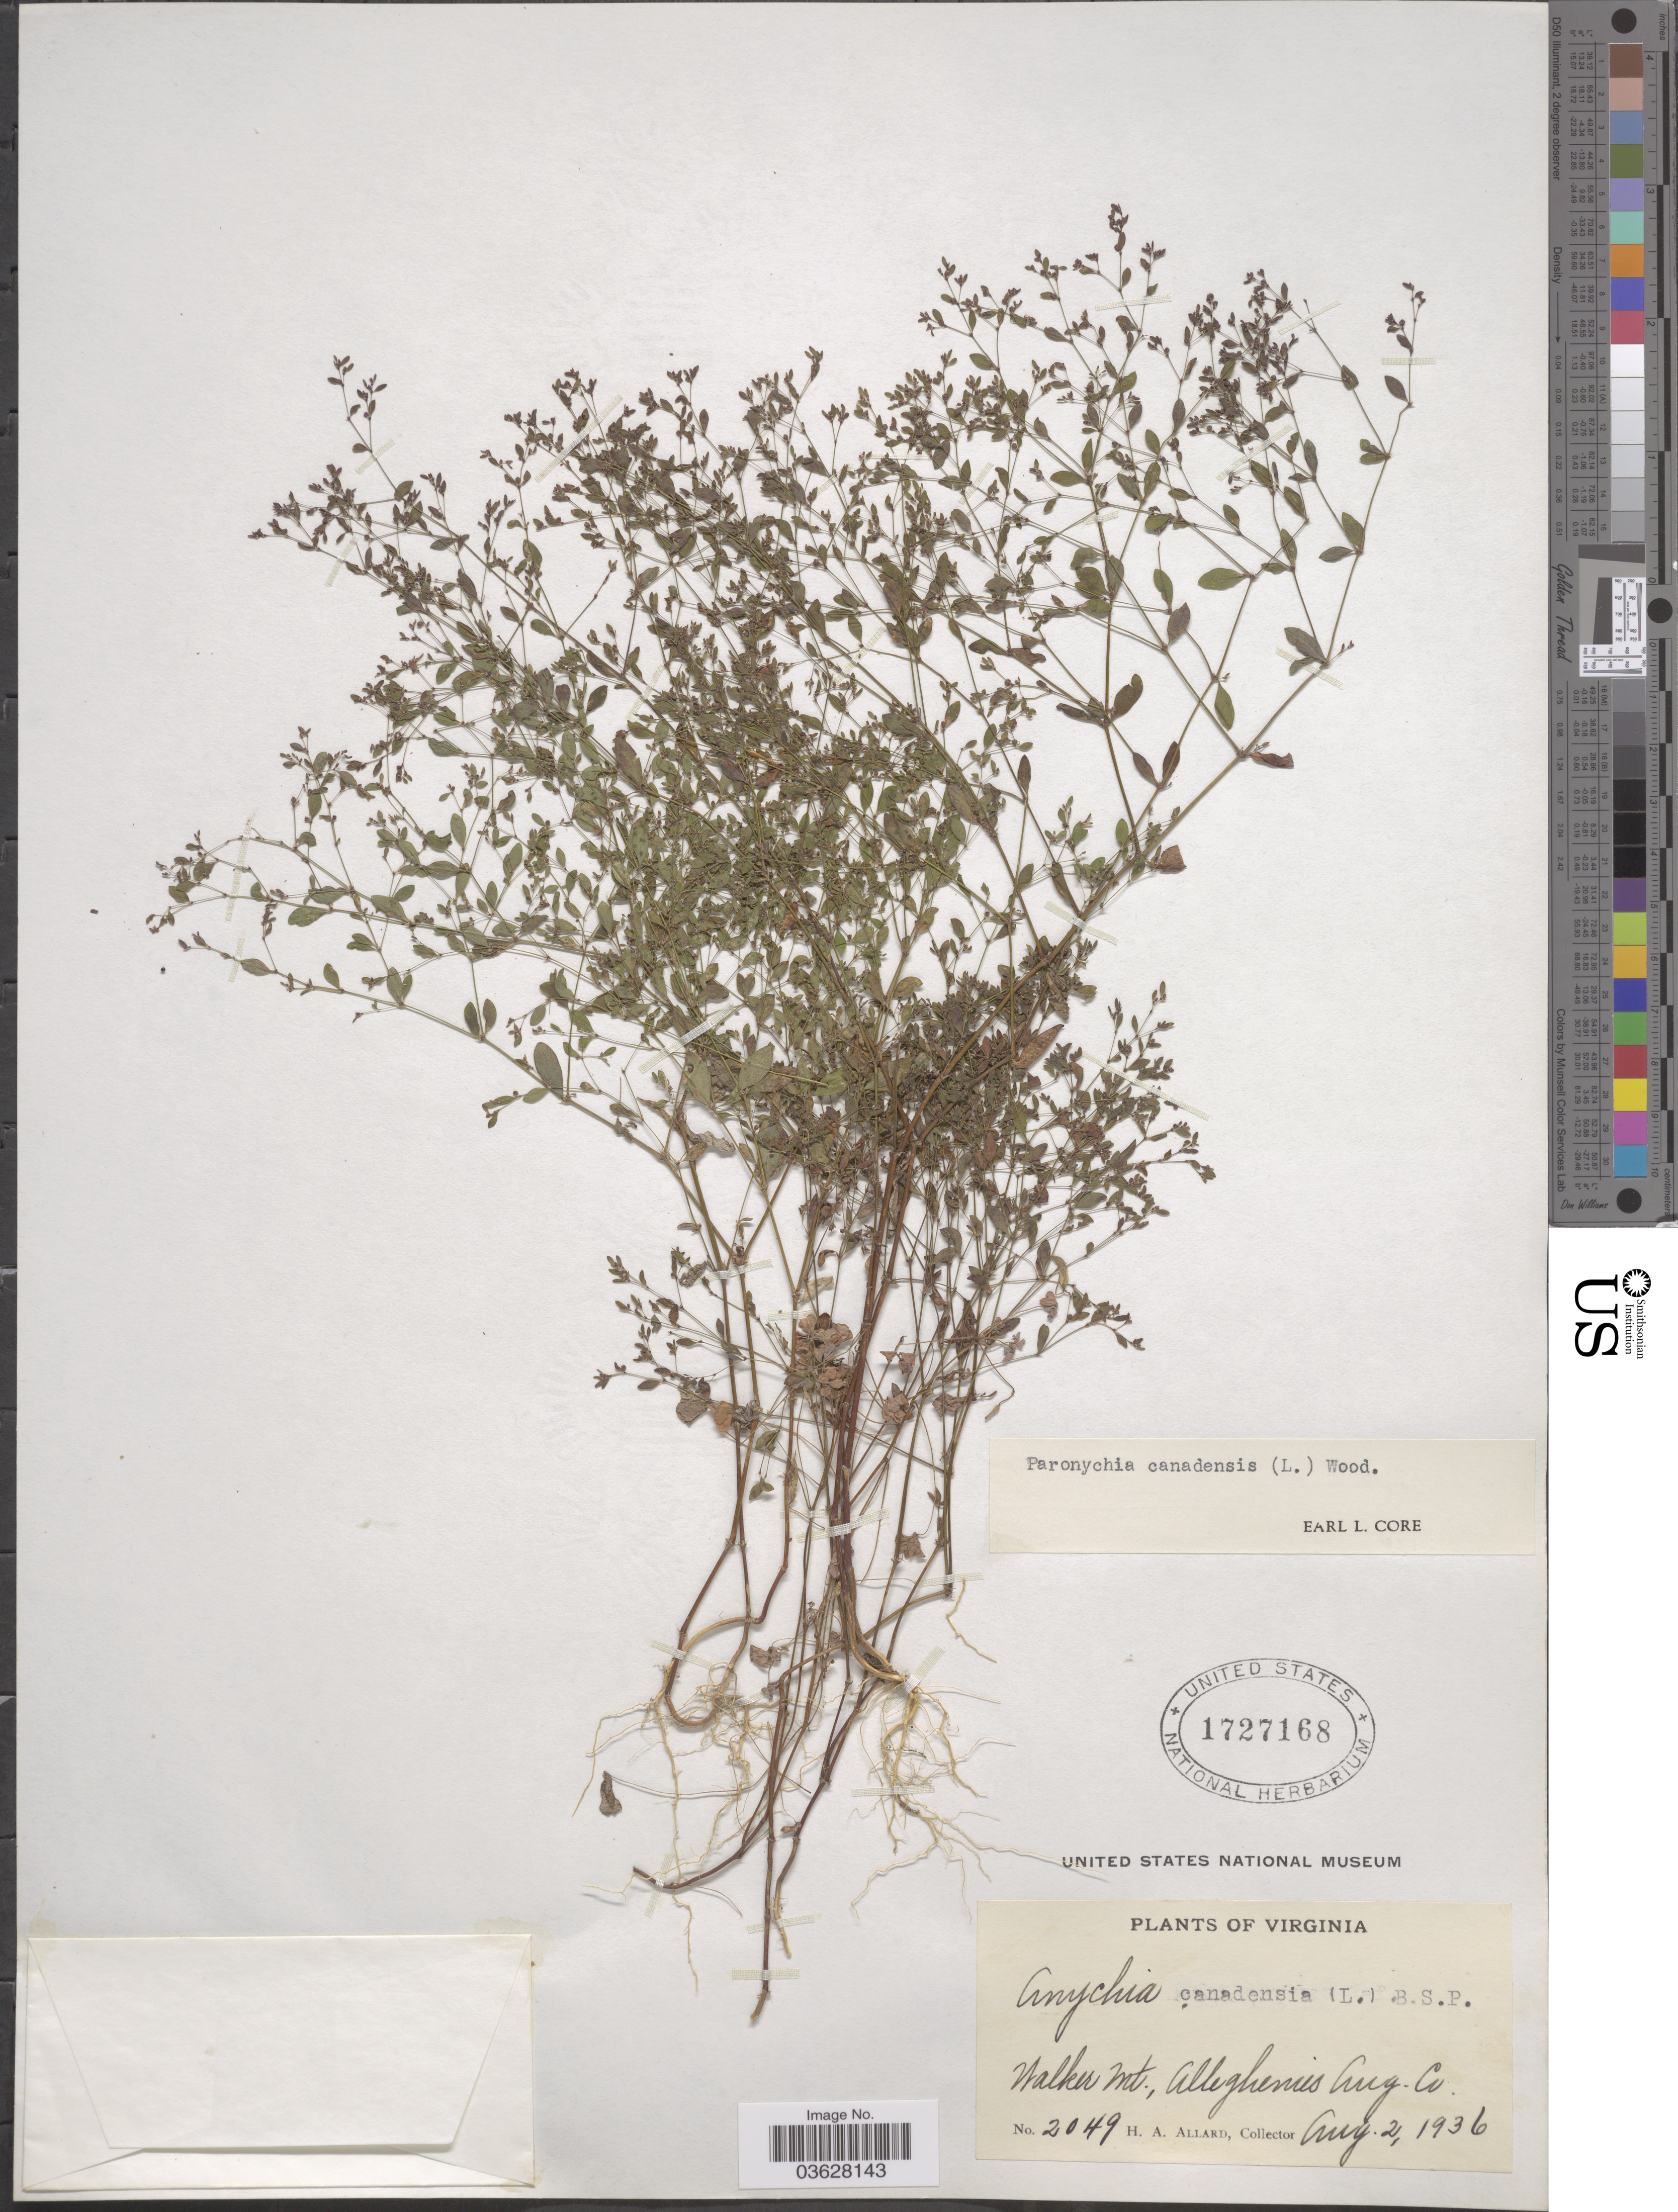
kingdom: Plantae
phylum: Tracheophyta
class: Magnoliopsida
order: Caryophyllales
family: Caryophyllaceae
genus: Paronychia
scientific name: Paronychia sp.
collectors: H. A. Allard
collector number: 2049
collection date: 1936-08-02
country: United States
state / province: Virginia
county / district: Smyth ?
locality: Walker Mt., Alleghenies Aug. Co.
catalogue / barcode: US 1727168